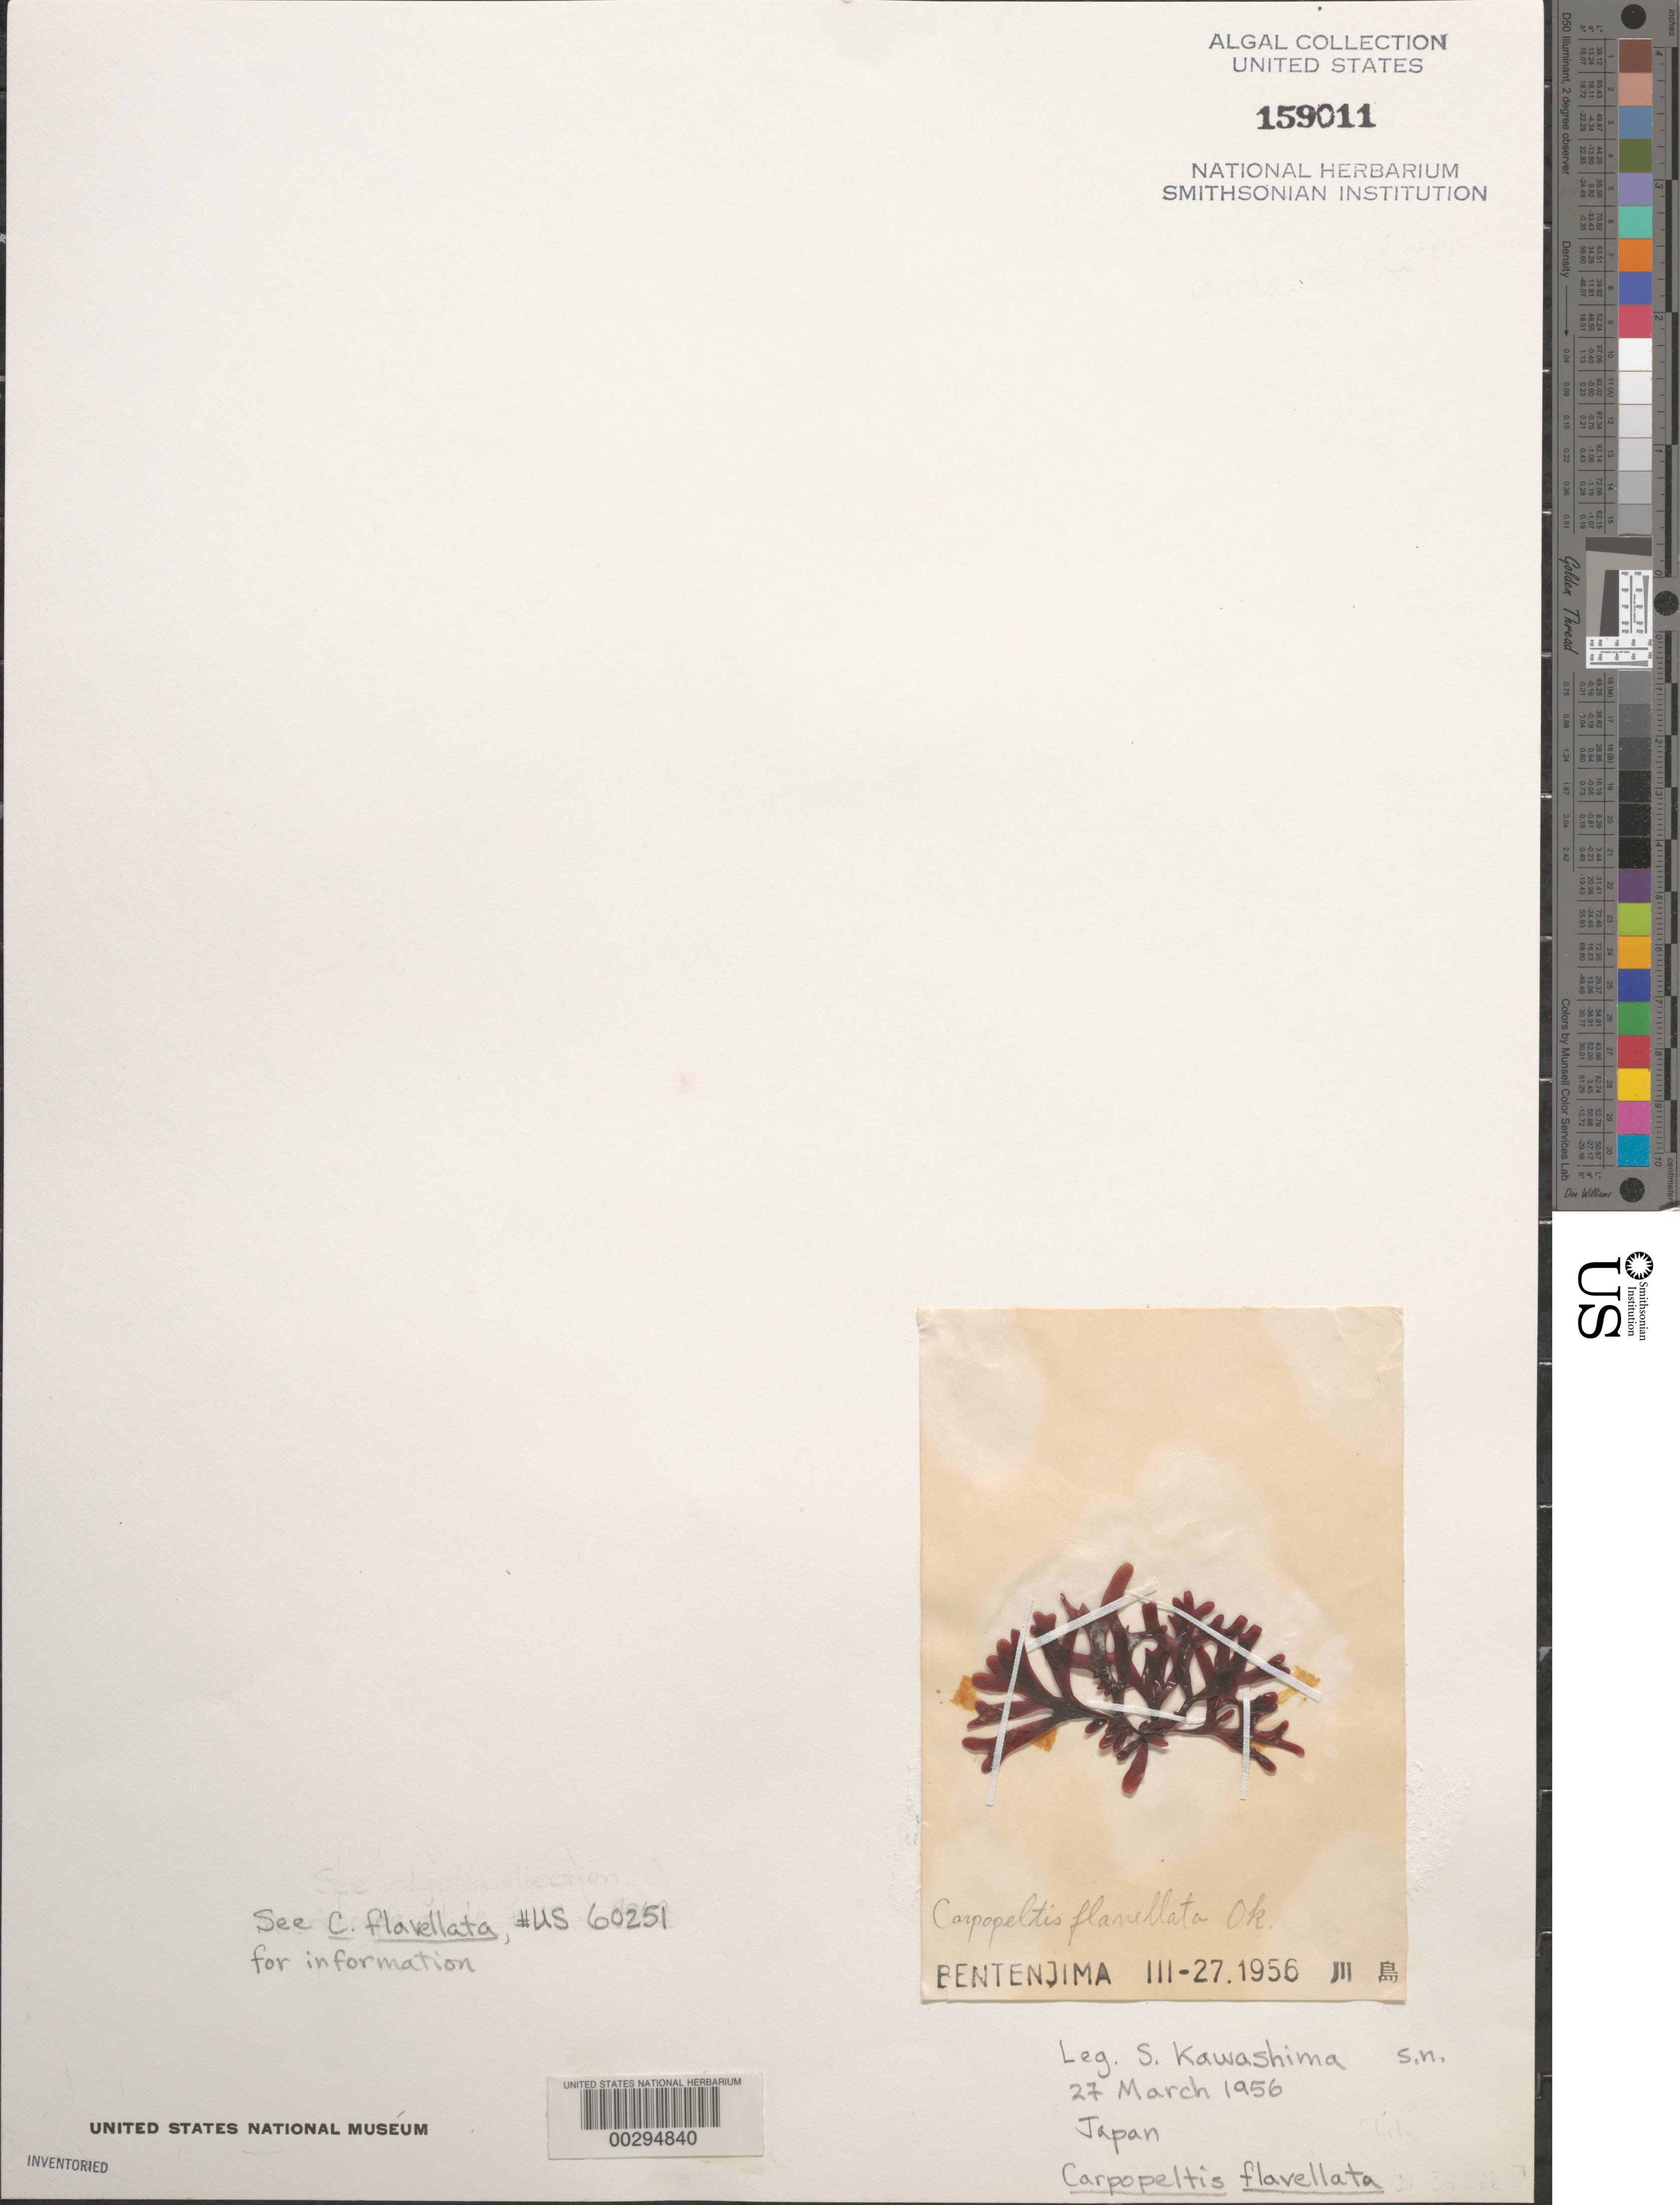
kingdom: Plantae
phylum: Rhodophyta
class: Florideophyceae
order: Halymeniales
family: Halymeniaceae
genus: Carpopeltis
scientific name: Carpopeltis flavellata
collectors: S. Kawashima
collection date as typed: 27 Mar 1956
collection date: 1956-03-27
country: Japan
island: Bentenjima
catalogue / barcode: US 159011